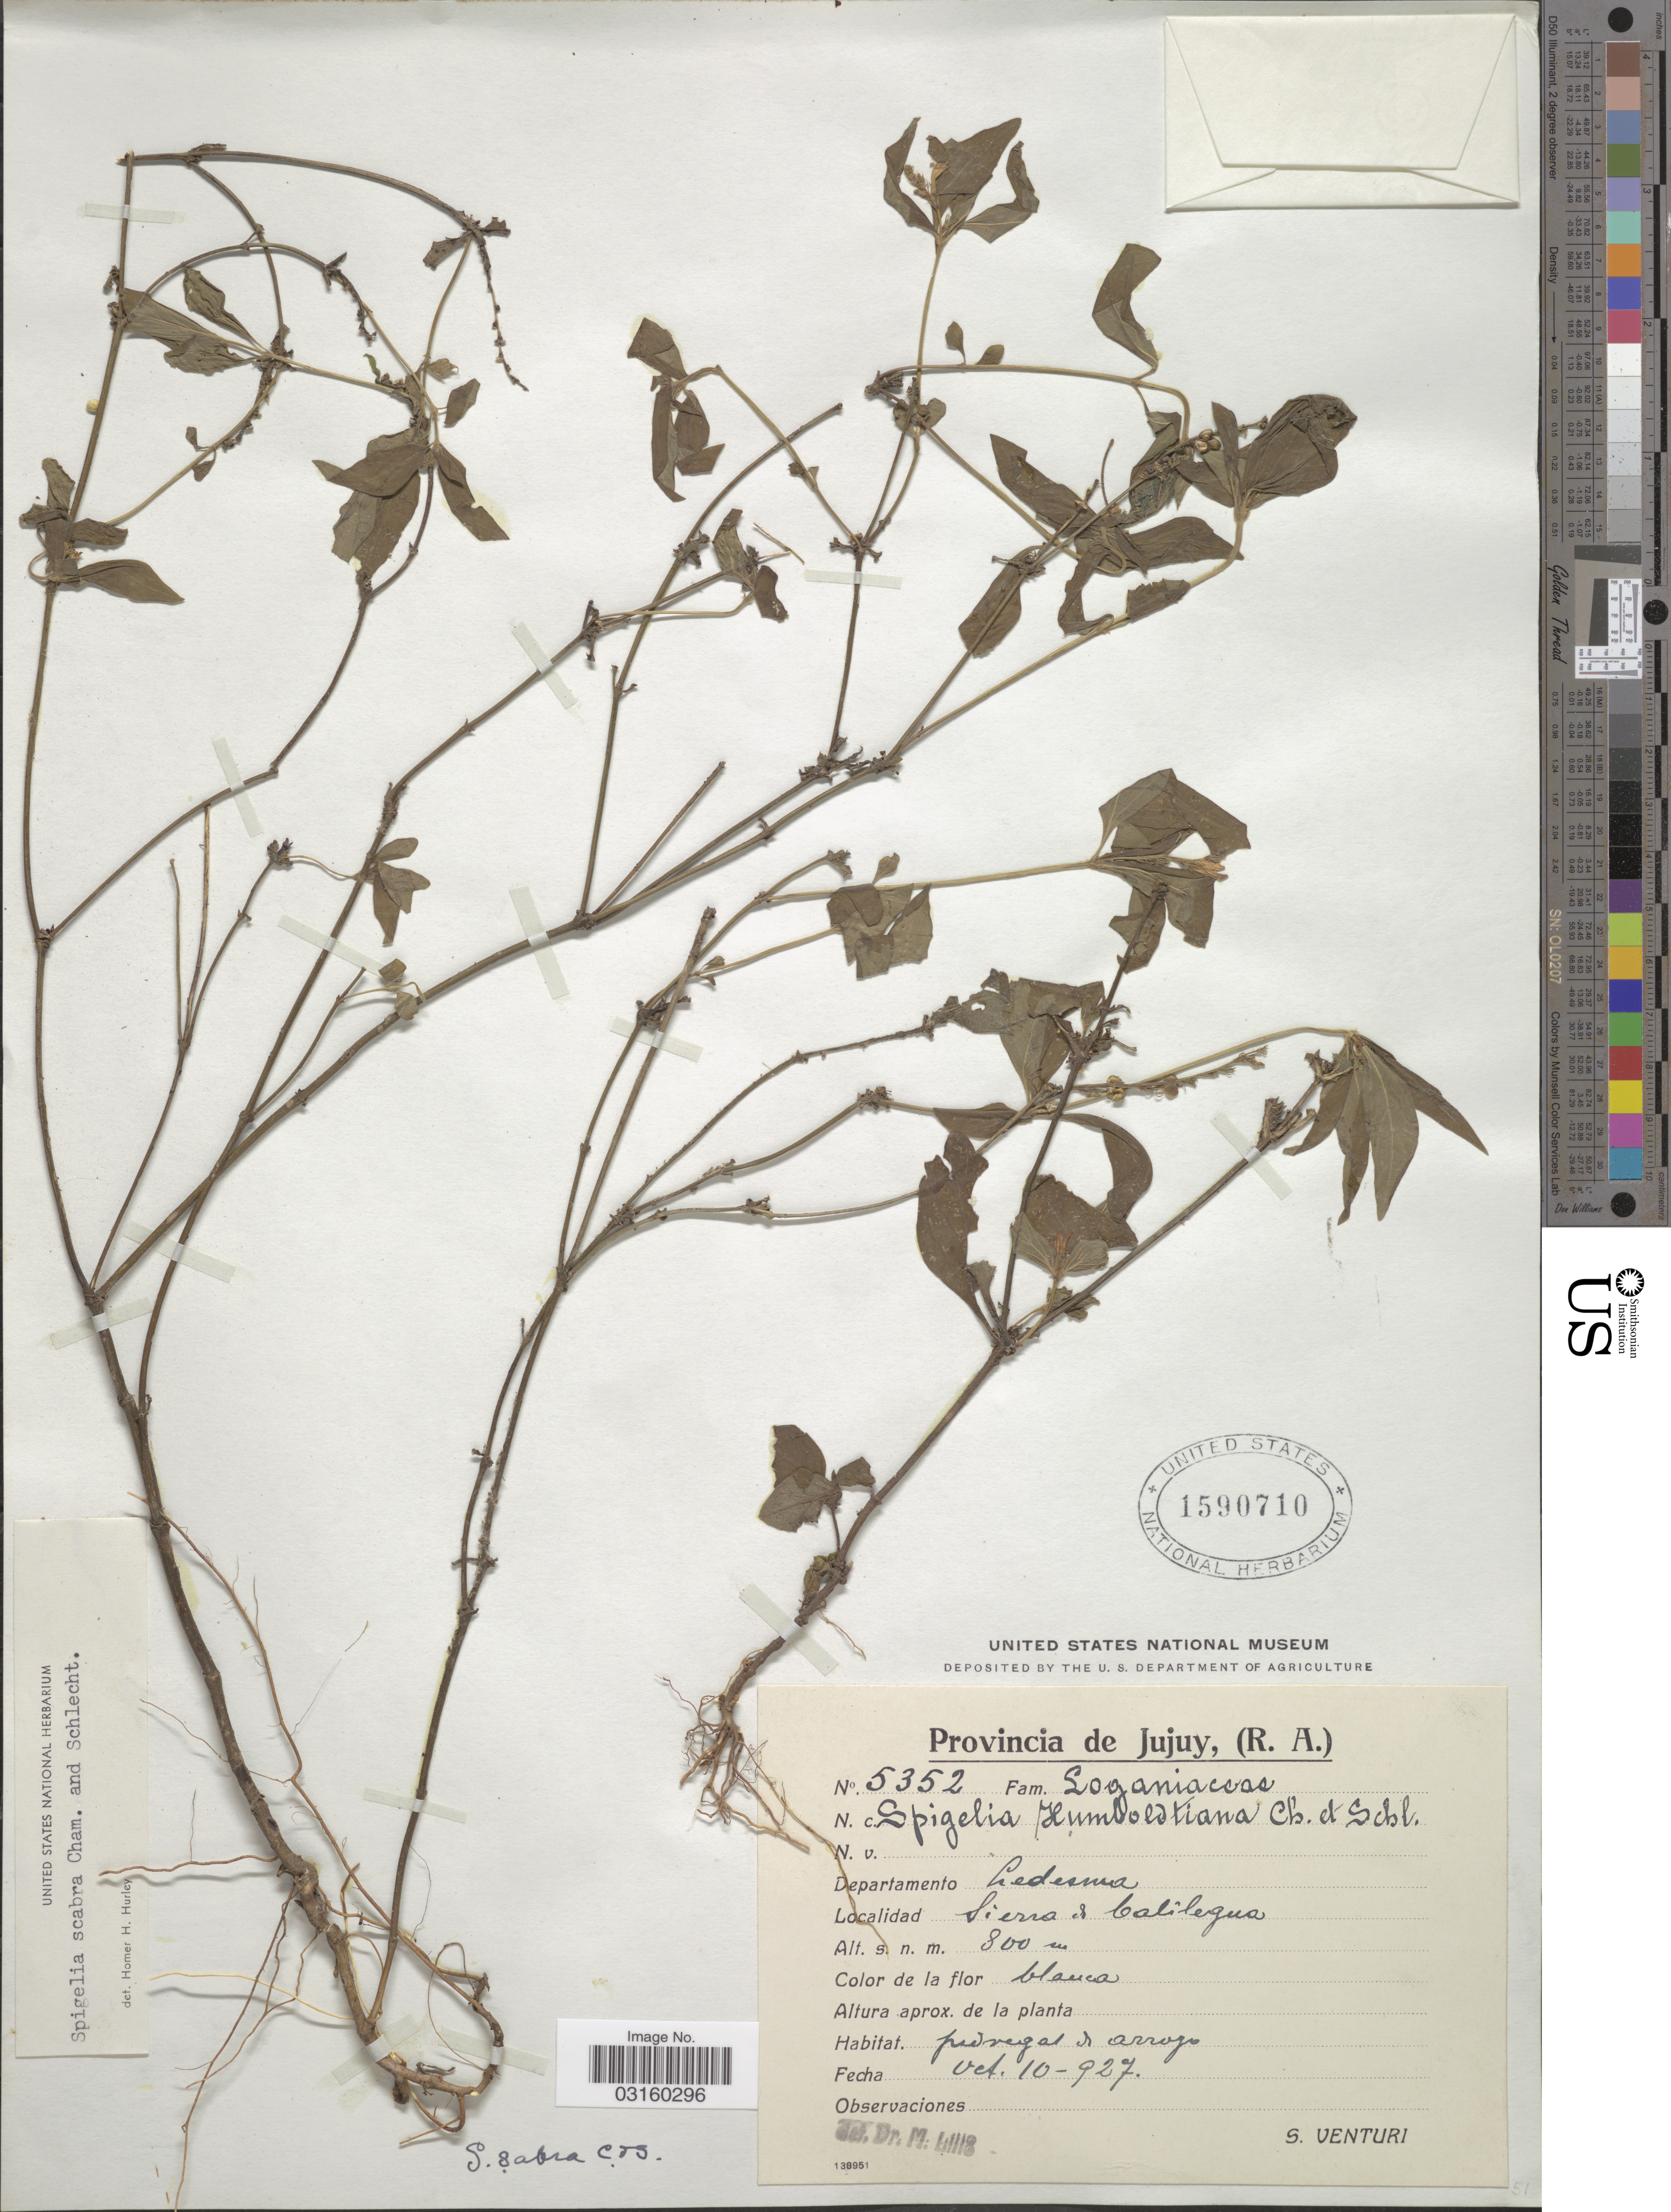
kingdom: Plantae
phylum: Tracheophyta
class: Magnoliopsida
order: Gentianales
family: Loganiaceae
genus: Spigelia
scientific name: Spigelia scabra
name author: Cham. & Schltdl.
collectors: S. Venturi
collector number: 5352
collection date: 1927-10-10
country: Argentina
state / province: Jujuy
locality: Provincia de Jujuy, (R.A.), Departamento Ledesma, Sierra de Calilegua.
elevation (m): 800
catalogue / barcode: US 1590710